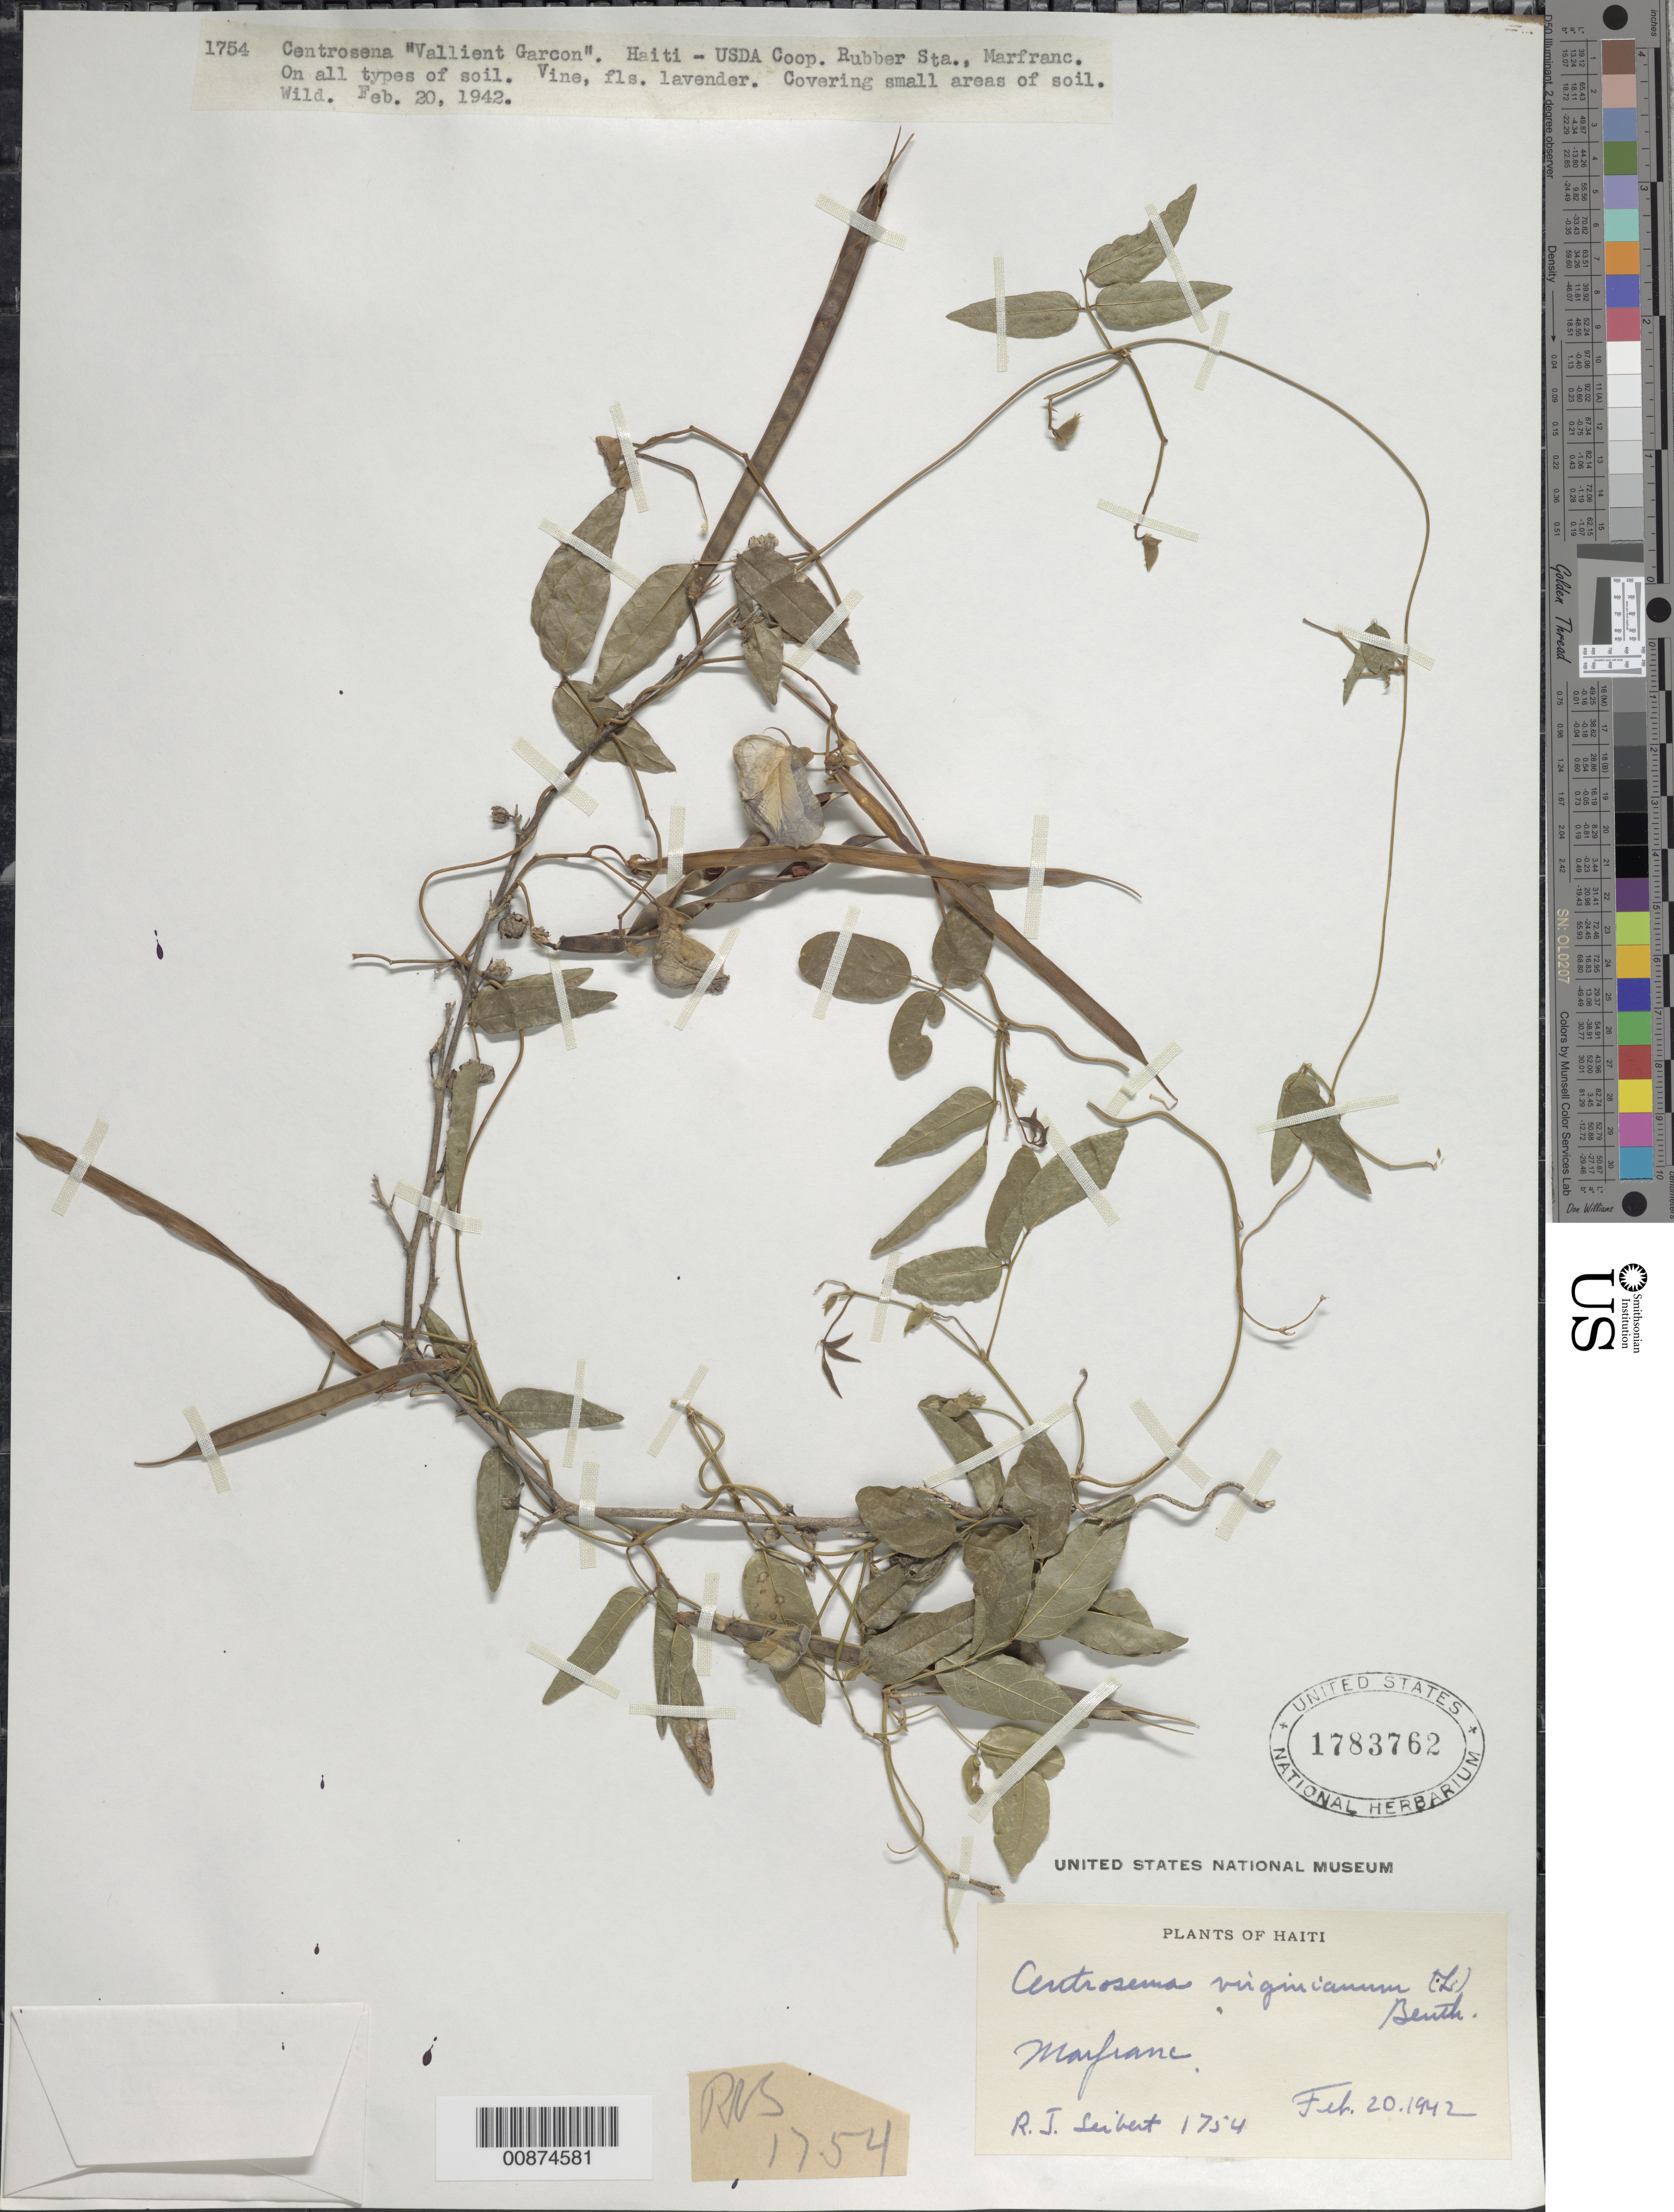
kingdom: Plantae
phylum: Tracheophyta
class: Magnoliopsida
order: Fabales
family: Fabaceae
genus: Centrosema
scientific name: Centrosema virginianum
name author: (L.) Benth.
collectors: R. J. Seibert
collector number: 1754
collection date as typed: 20 Feb 1942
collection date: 1942-02-20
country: Haiti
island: Hispaniola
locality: USDA Coop. Rubber Sta., Marfranc.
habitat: On all types of soil. Covering small areas of soil.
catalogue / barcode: US 1783762